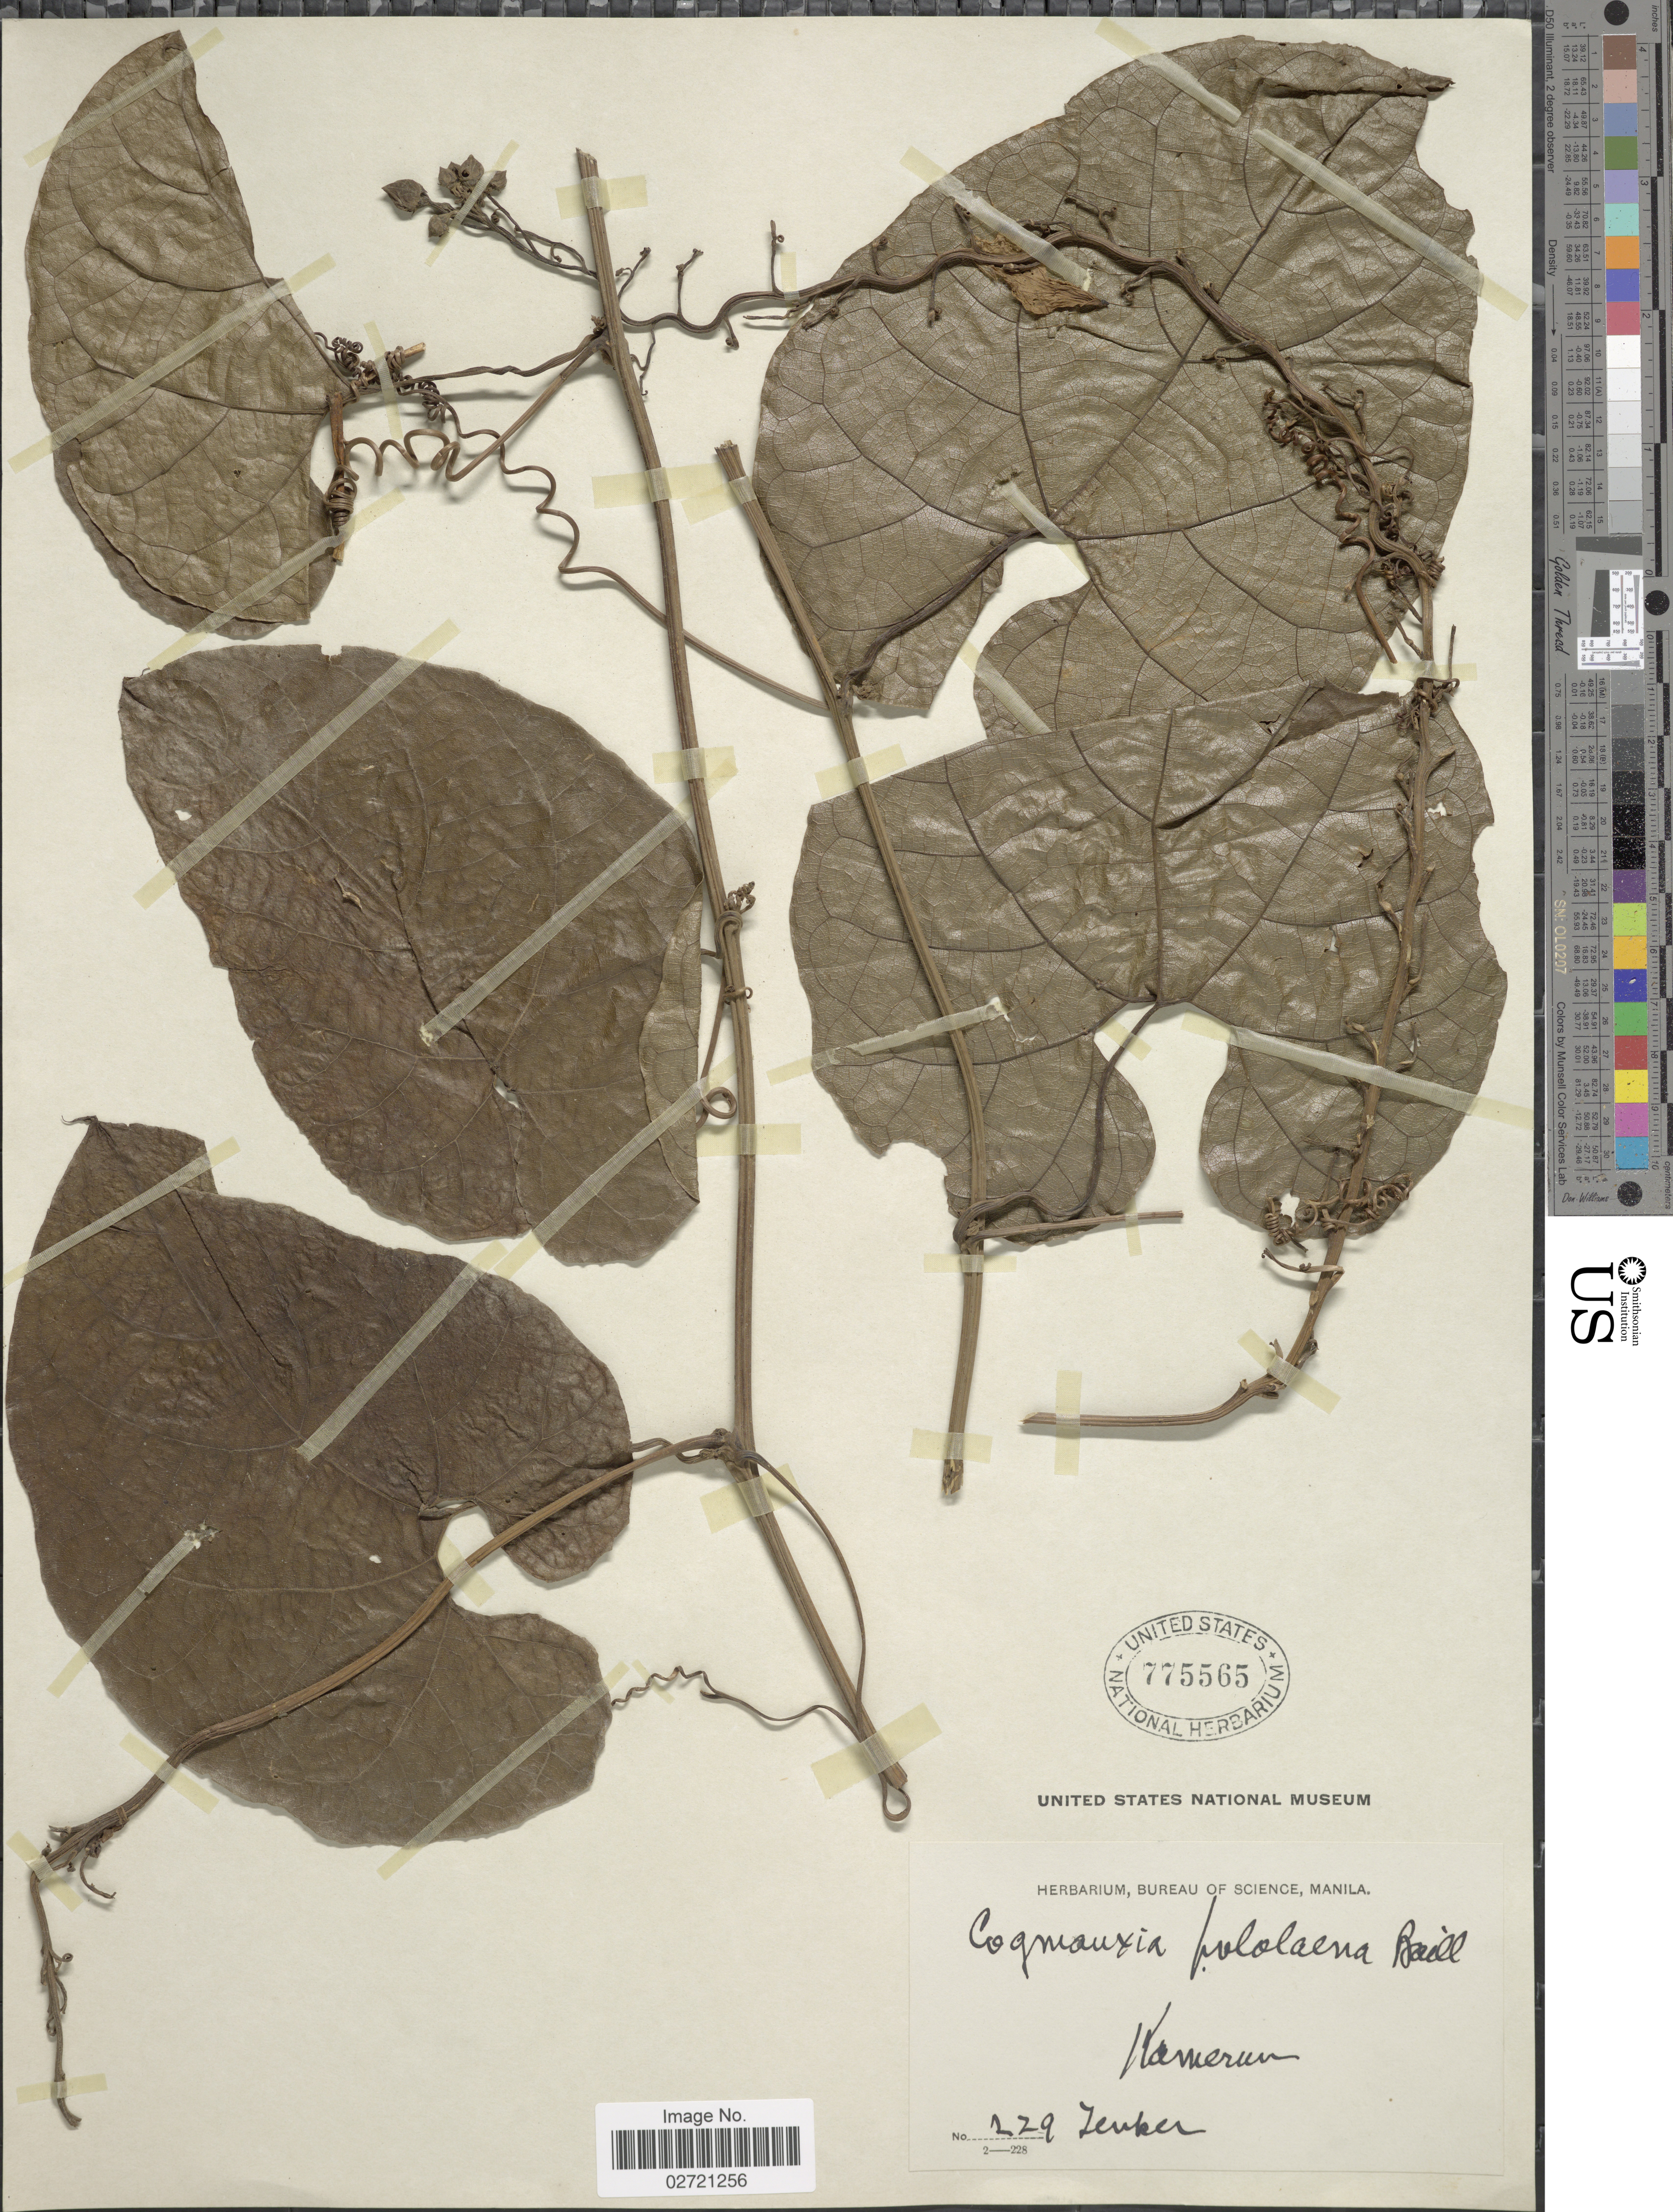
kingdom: Plantae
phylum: Tracheophyta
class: Magnoliopsida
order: Cucurbitales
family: Cucurbitaceae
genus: Cogniauxia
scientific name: Cogniauxia podolaena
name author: Baill.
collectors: Zenker, --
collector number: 229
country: Cameroon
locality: Kamerun.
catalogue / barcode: US 775565